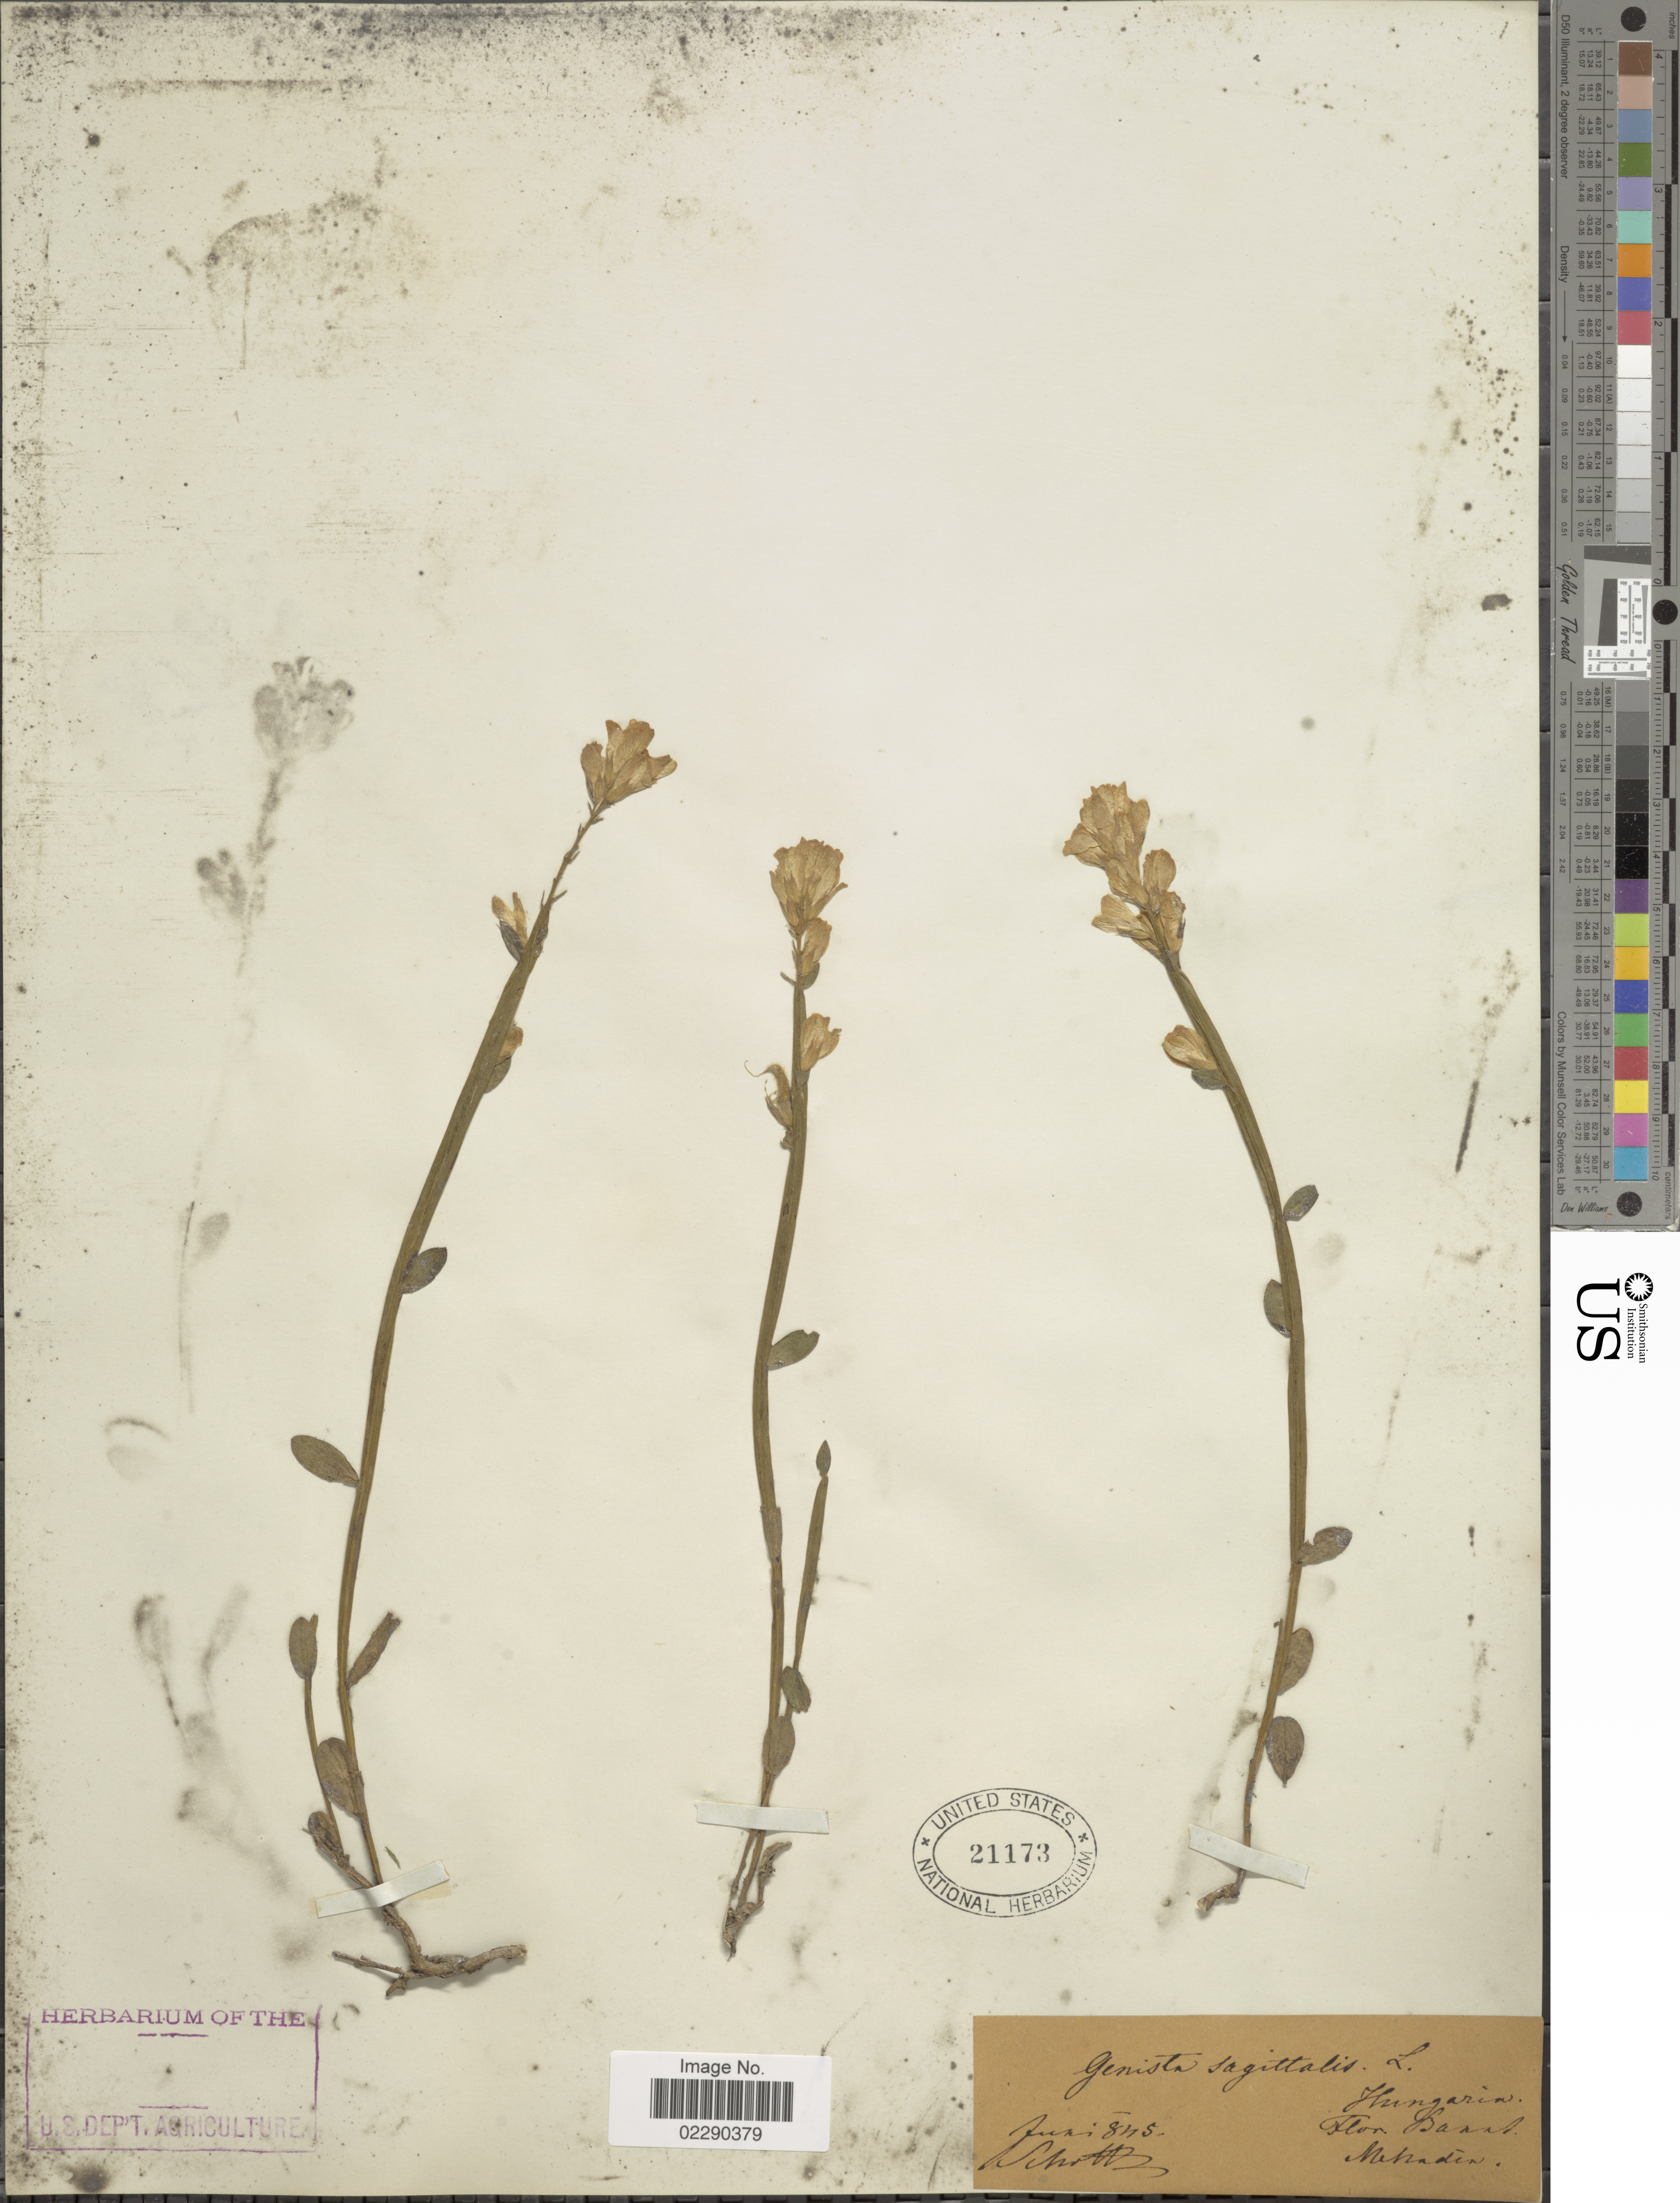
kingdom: Plantae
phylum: Tracheophyta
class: Magnoliopsida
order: Fabales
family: Fabaceae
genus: Genista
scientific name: Genista sagittalis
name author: L.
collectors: Schott, --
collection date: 1845-06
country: Romania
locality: Flor. Banat, Mehadia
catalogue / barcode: US 21173